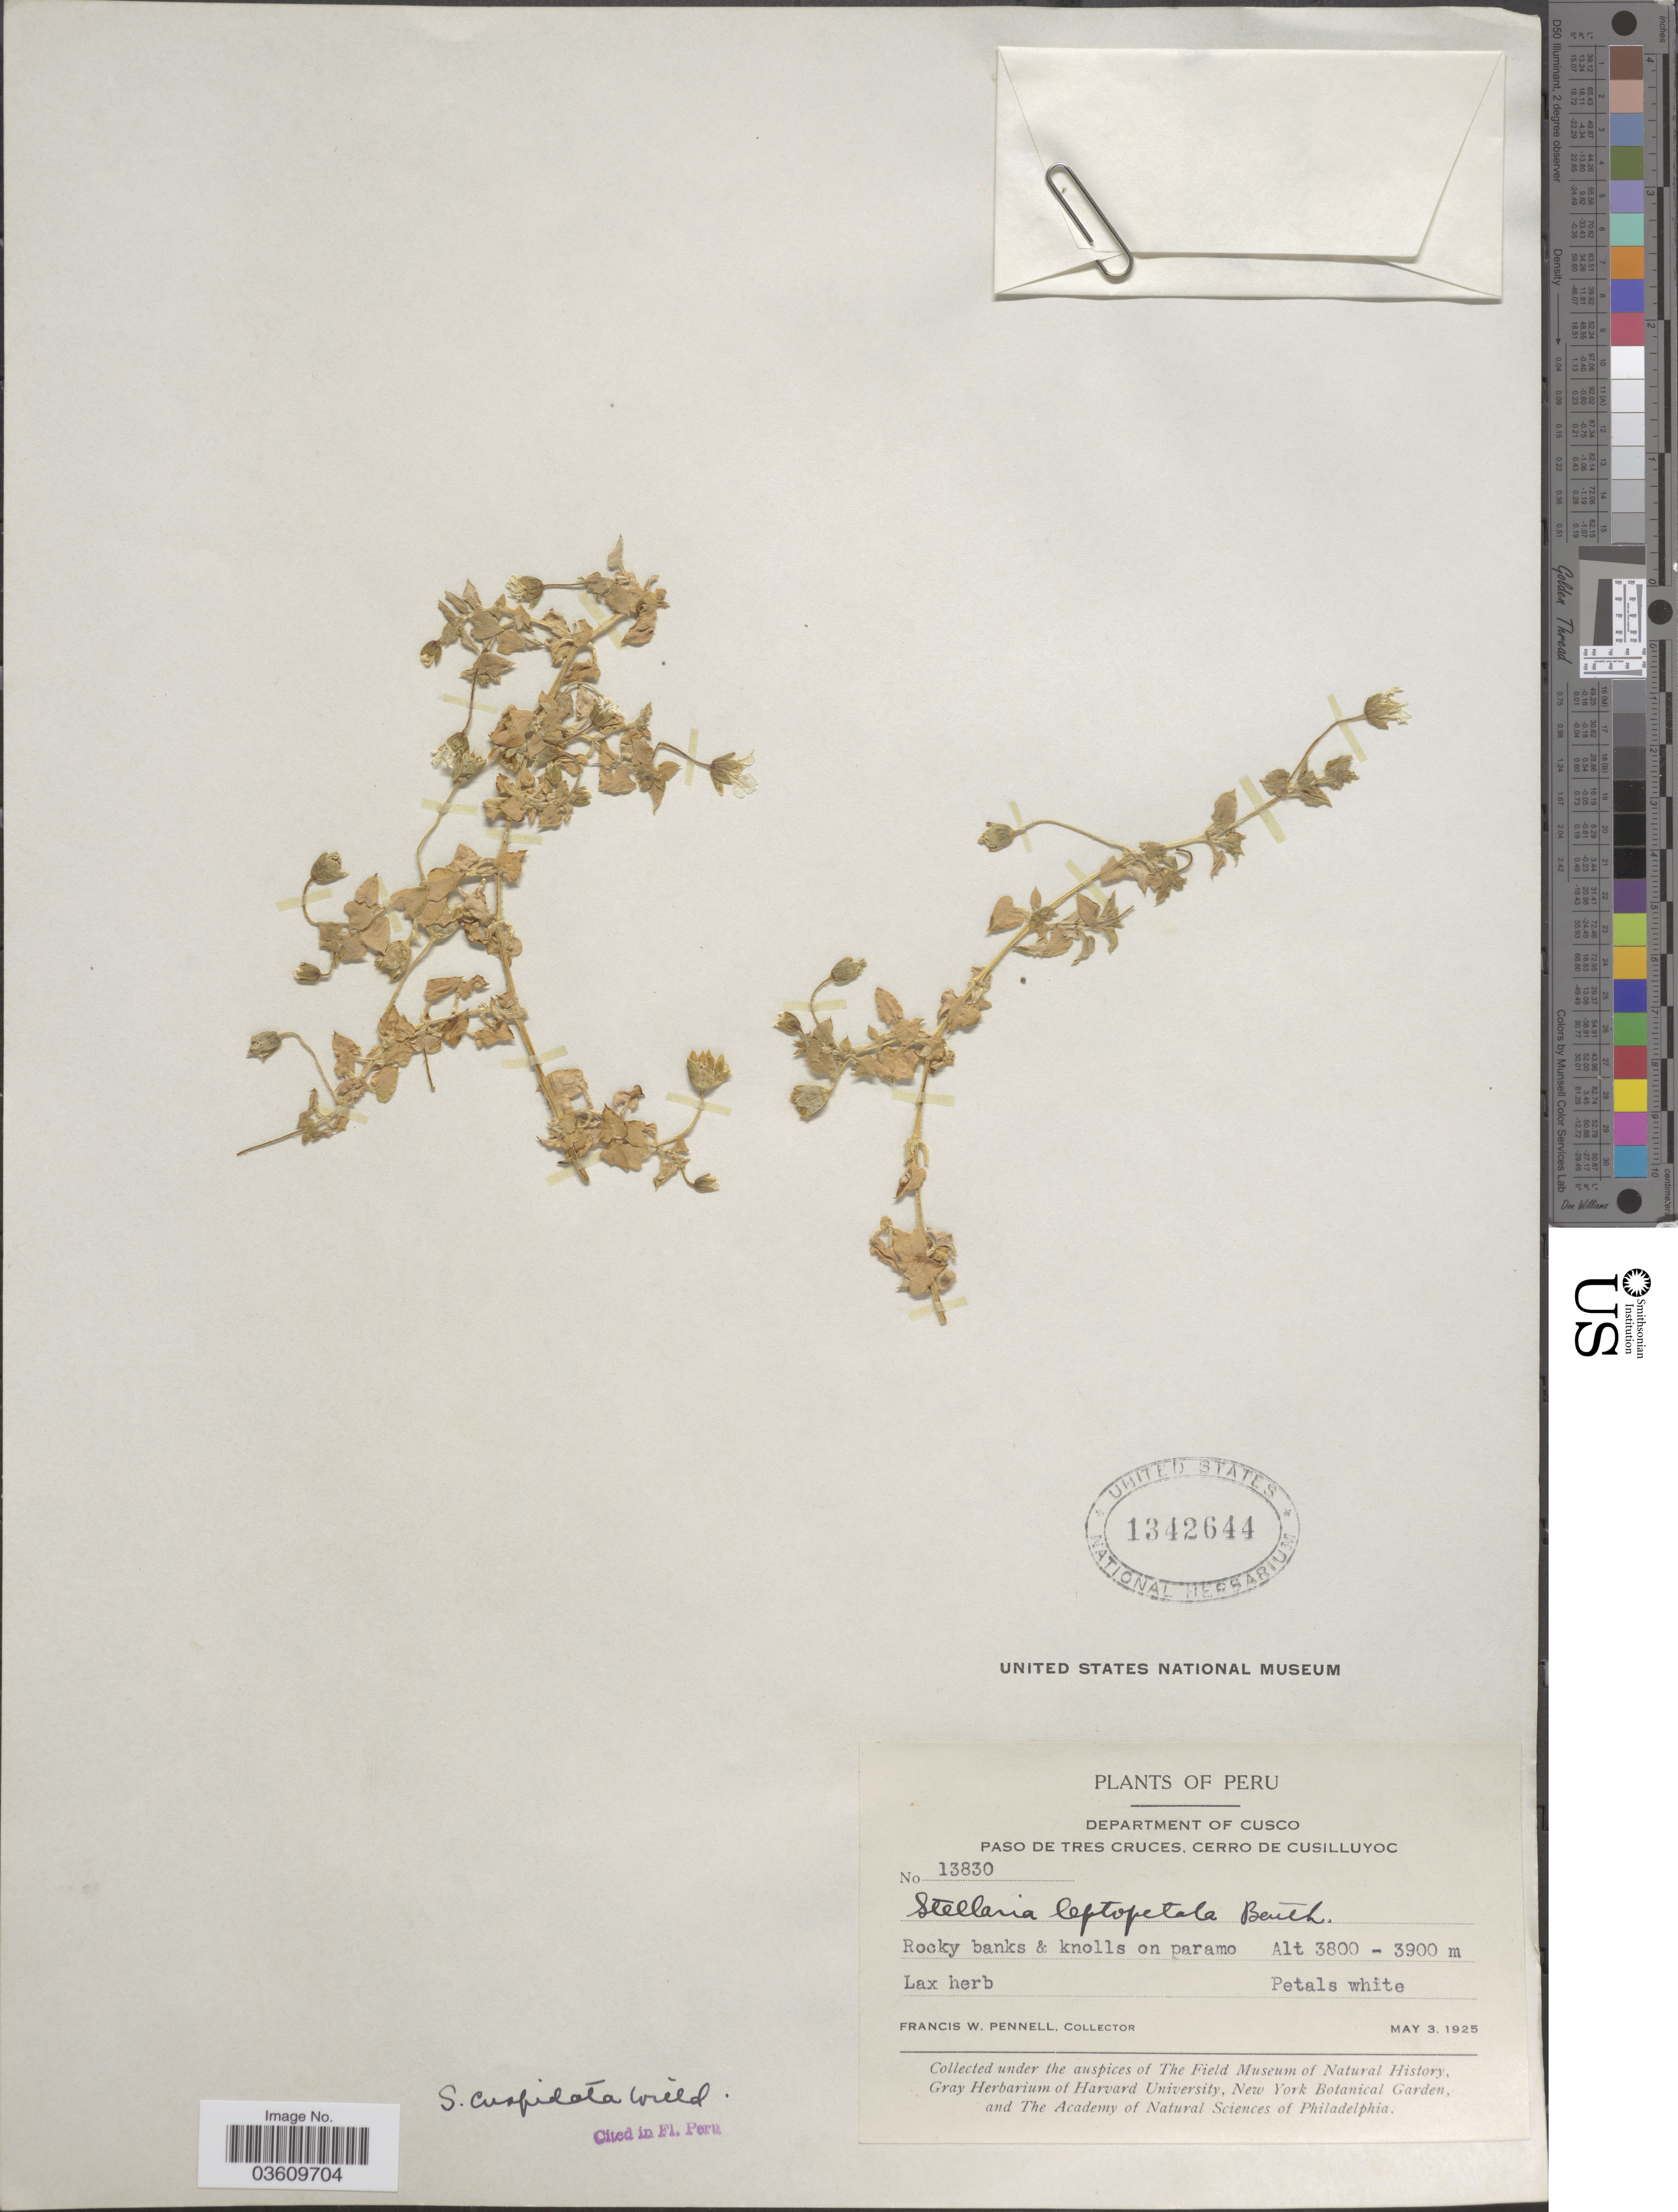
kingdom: Plantae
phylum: Tracheophyta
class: Magnoliopsida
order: Caryophyllales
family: Caryophyllaceae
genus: Stellaria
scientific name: Stellaria cuspidata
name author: Willd. ex Schltdl.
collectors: F. W. Pennell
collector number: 13830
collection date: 1925-05-03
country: Peru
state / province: Cusco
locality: Department of Cusco. Paso de Tres Cruces, Cerro de Cusilluyoc.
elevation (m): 3800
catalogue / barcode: US 1342644